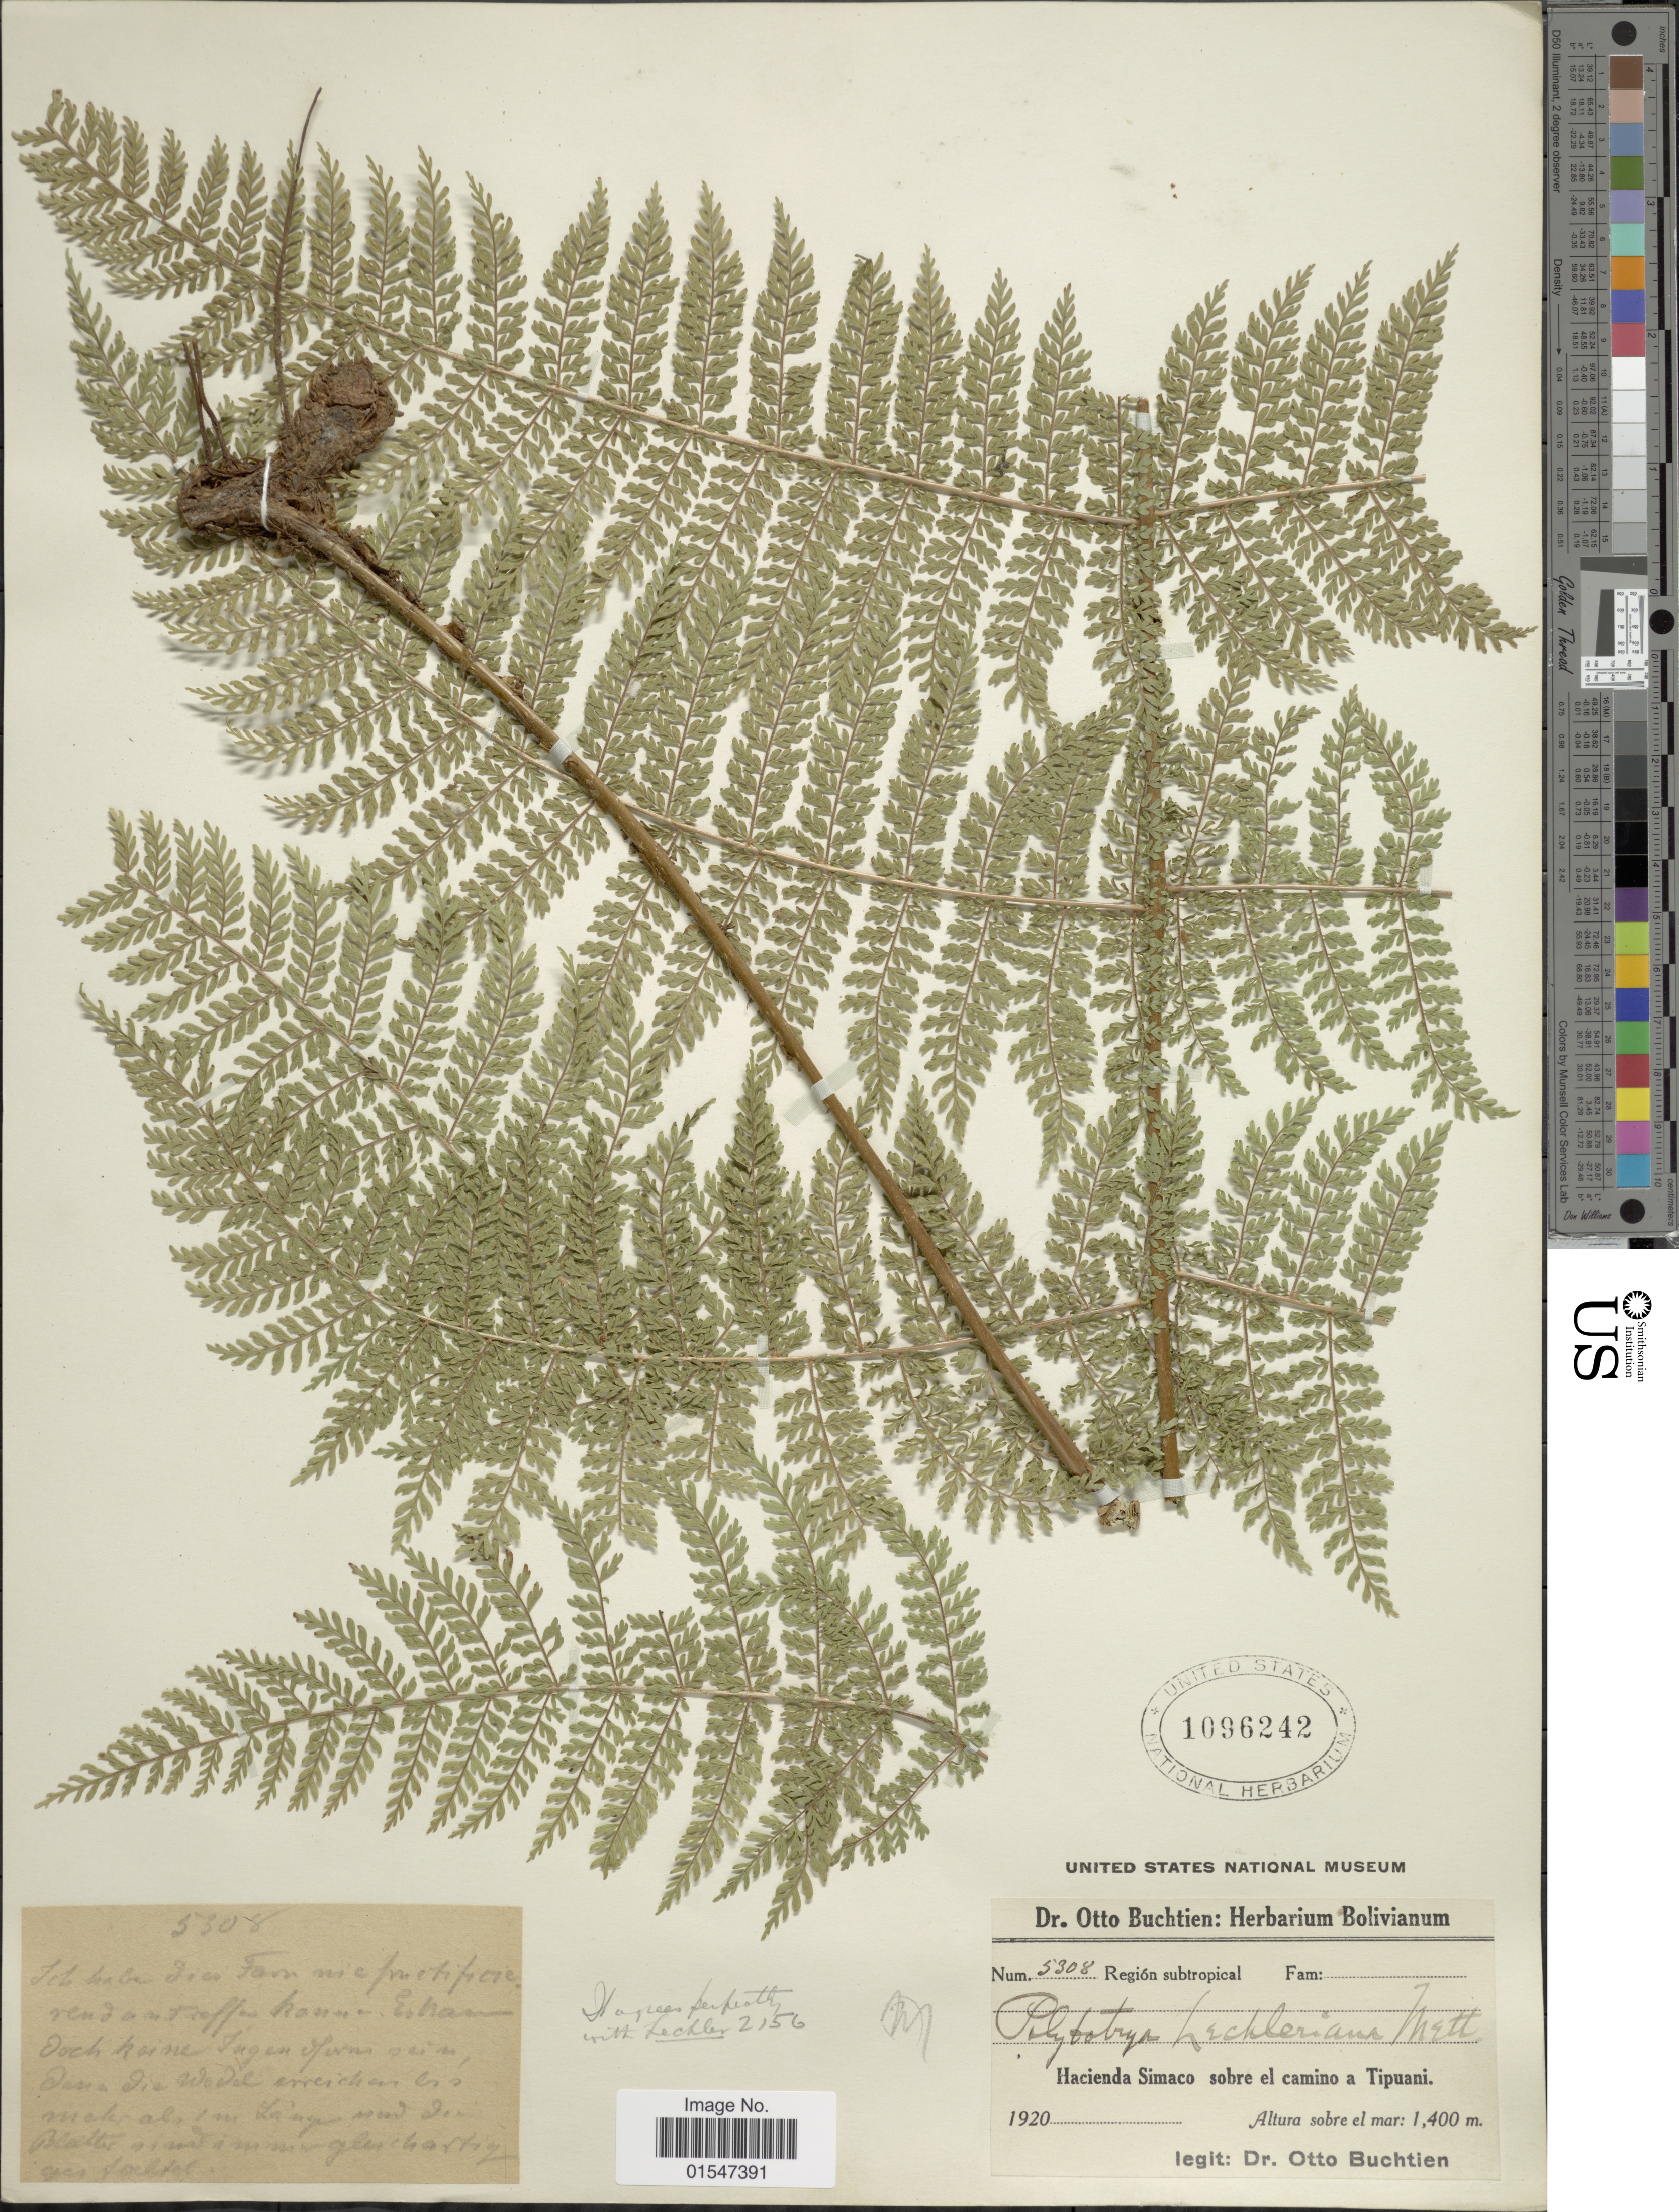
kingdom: Plantae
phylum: Tracheophyta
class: Polypodiopsida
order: Polypodiales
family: Dryopteridaceae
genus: Polybotrya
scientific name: Polybotrya lechleriana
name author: Mett.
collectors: O. Buchtien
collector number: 5308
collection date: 1920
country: Bolivia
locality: Región subtropical, hacienda Simaco sobre el camino a Tipuani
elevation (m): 1400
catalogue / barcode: US 1096242